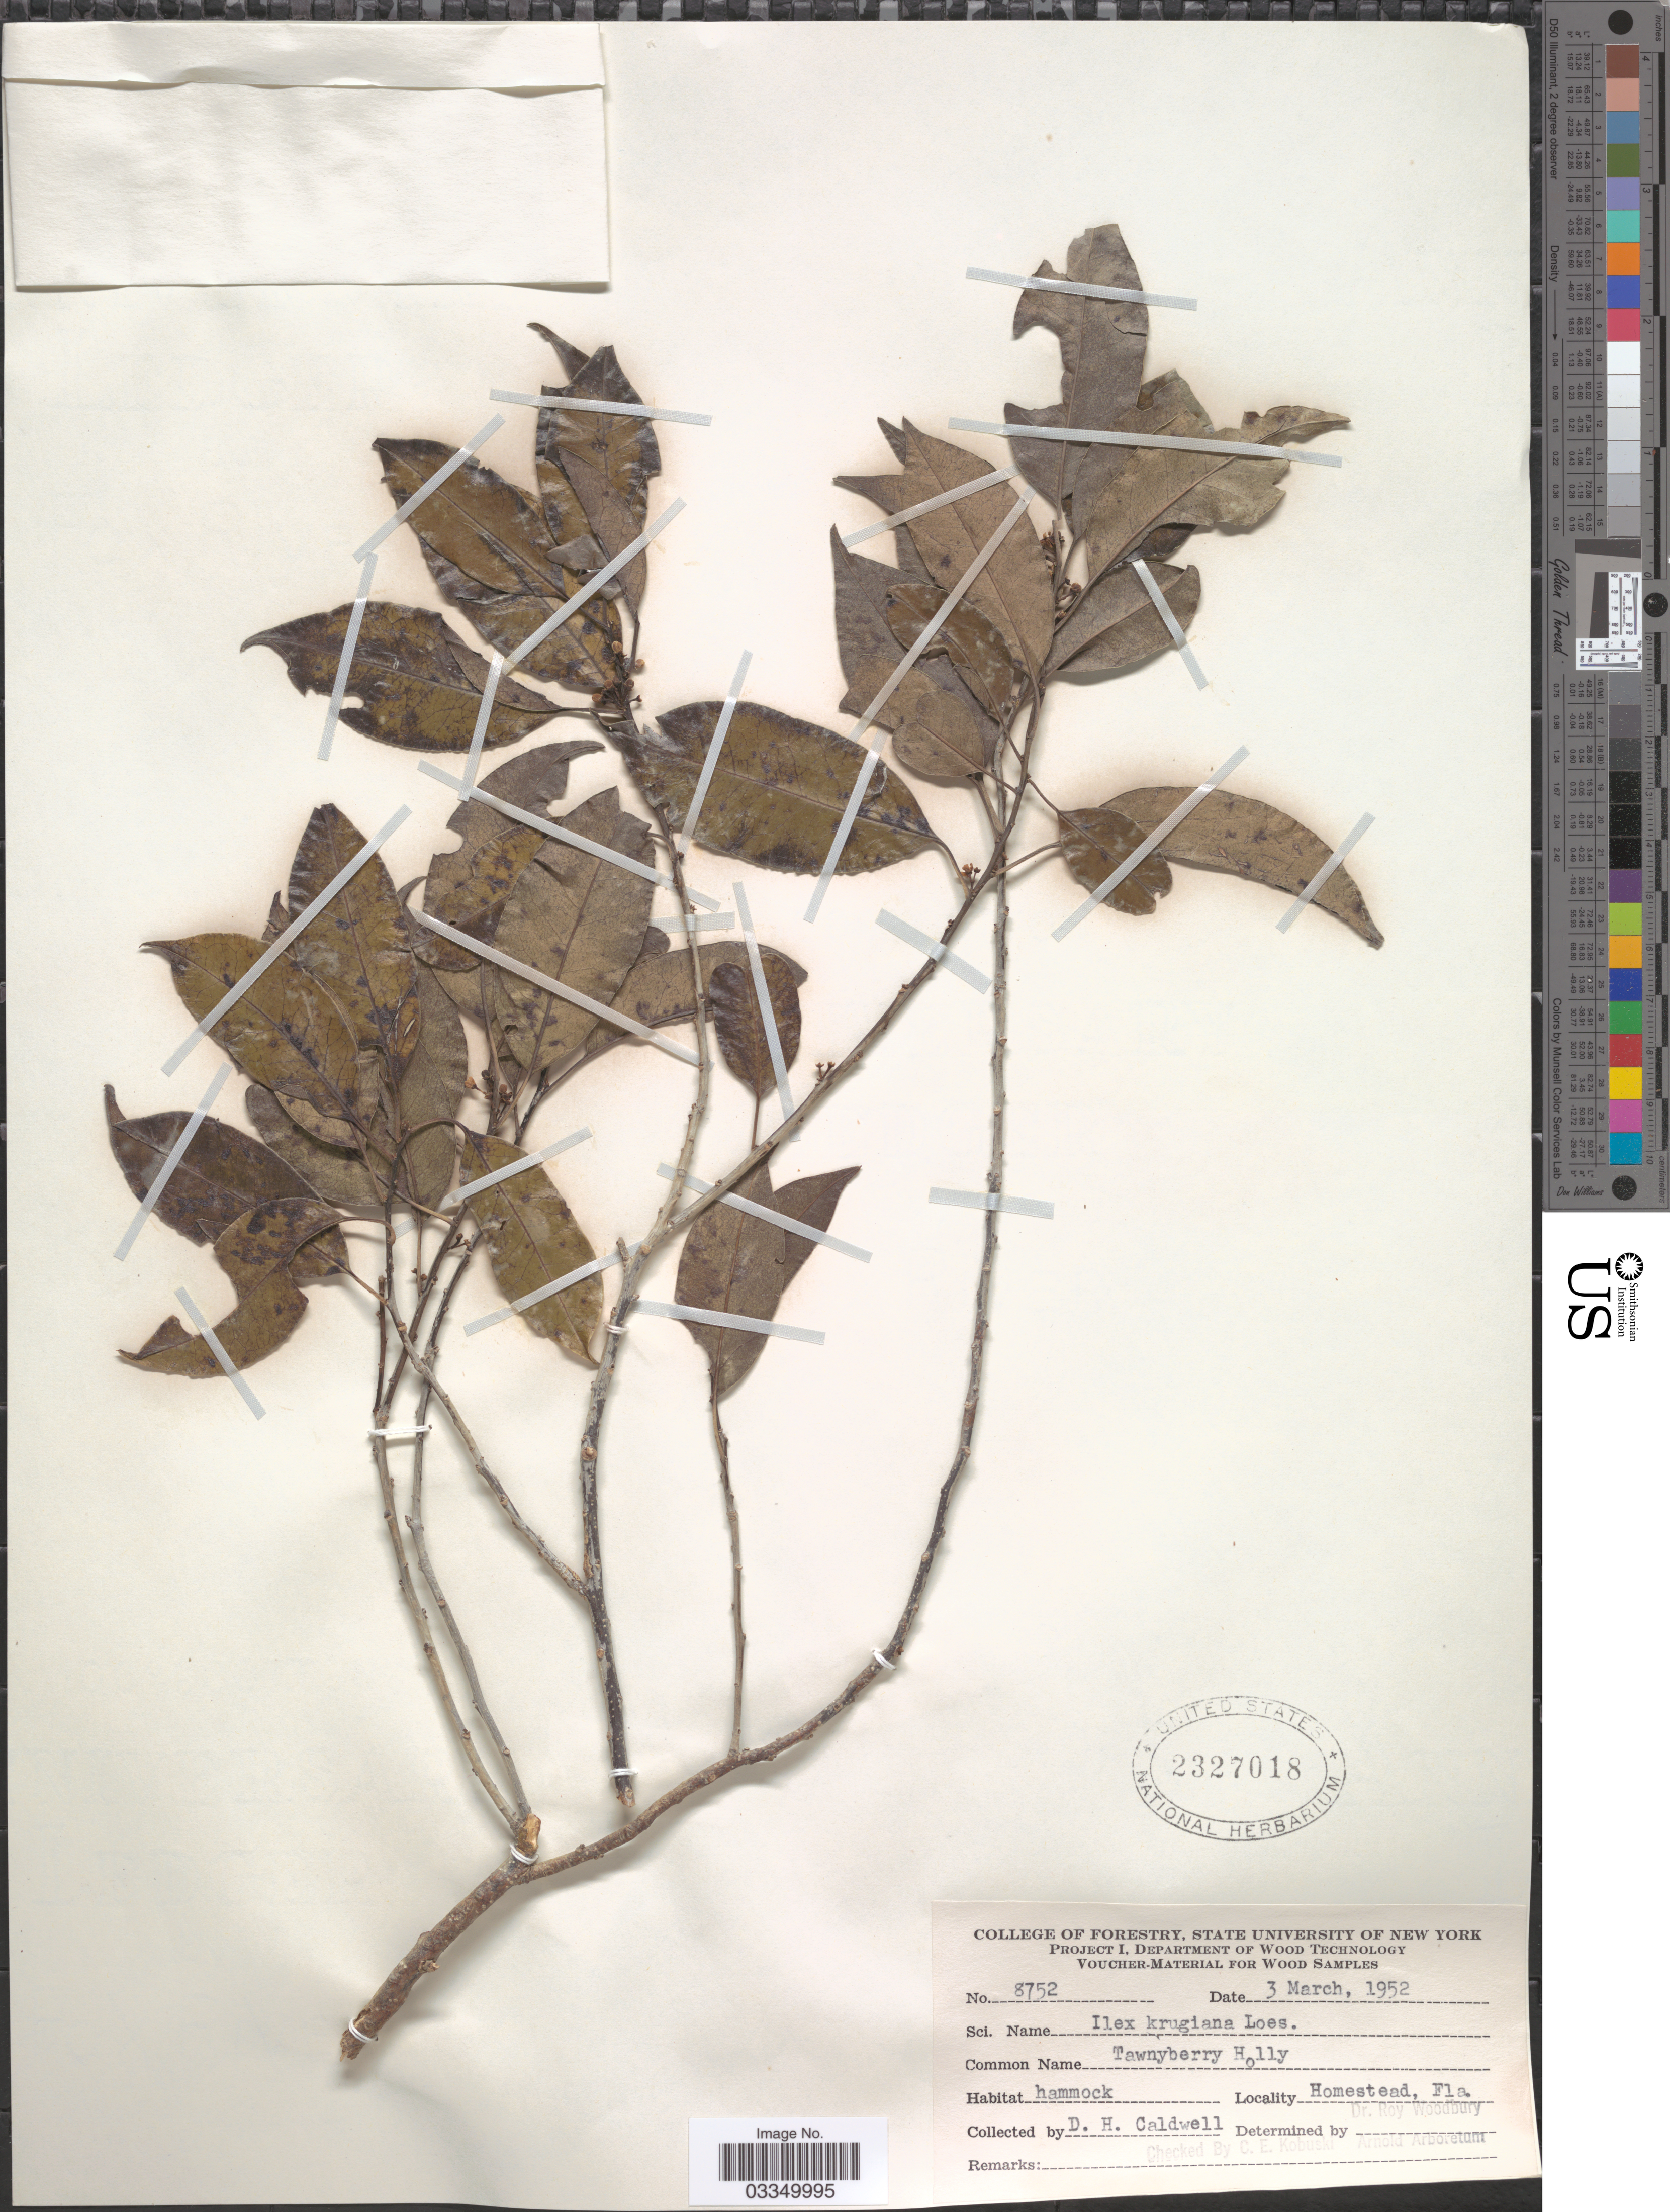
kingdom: Plantae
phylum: Tracheophyta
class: Magnoliopsida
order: Aquifoliales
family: Aquifoliaceae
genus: Ilex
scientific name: Ilex krugiana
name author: Loes.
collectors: D. H. Caldwell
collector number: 8752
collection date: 1952-03-03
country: United States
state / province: Florida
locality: Homestead.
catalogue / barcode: US 2327018